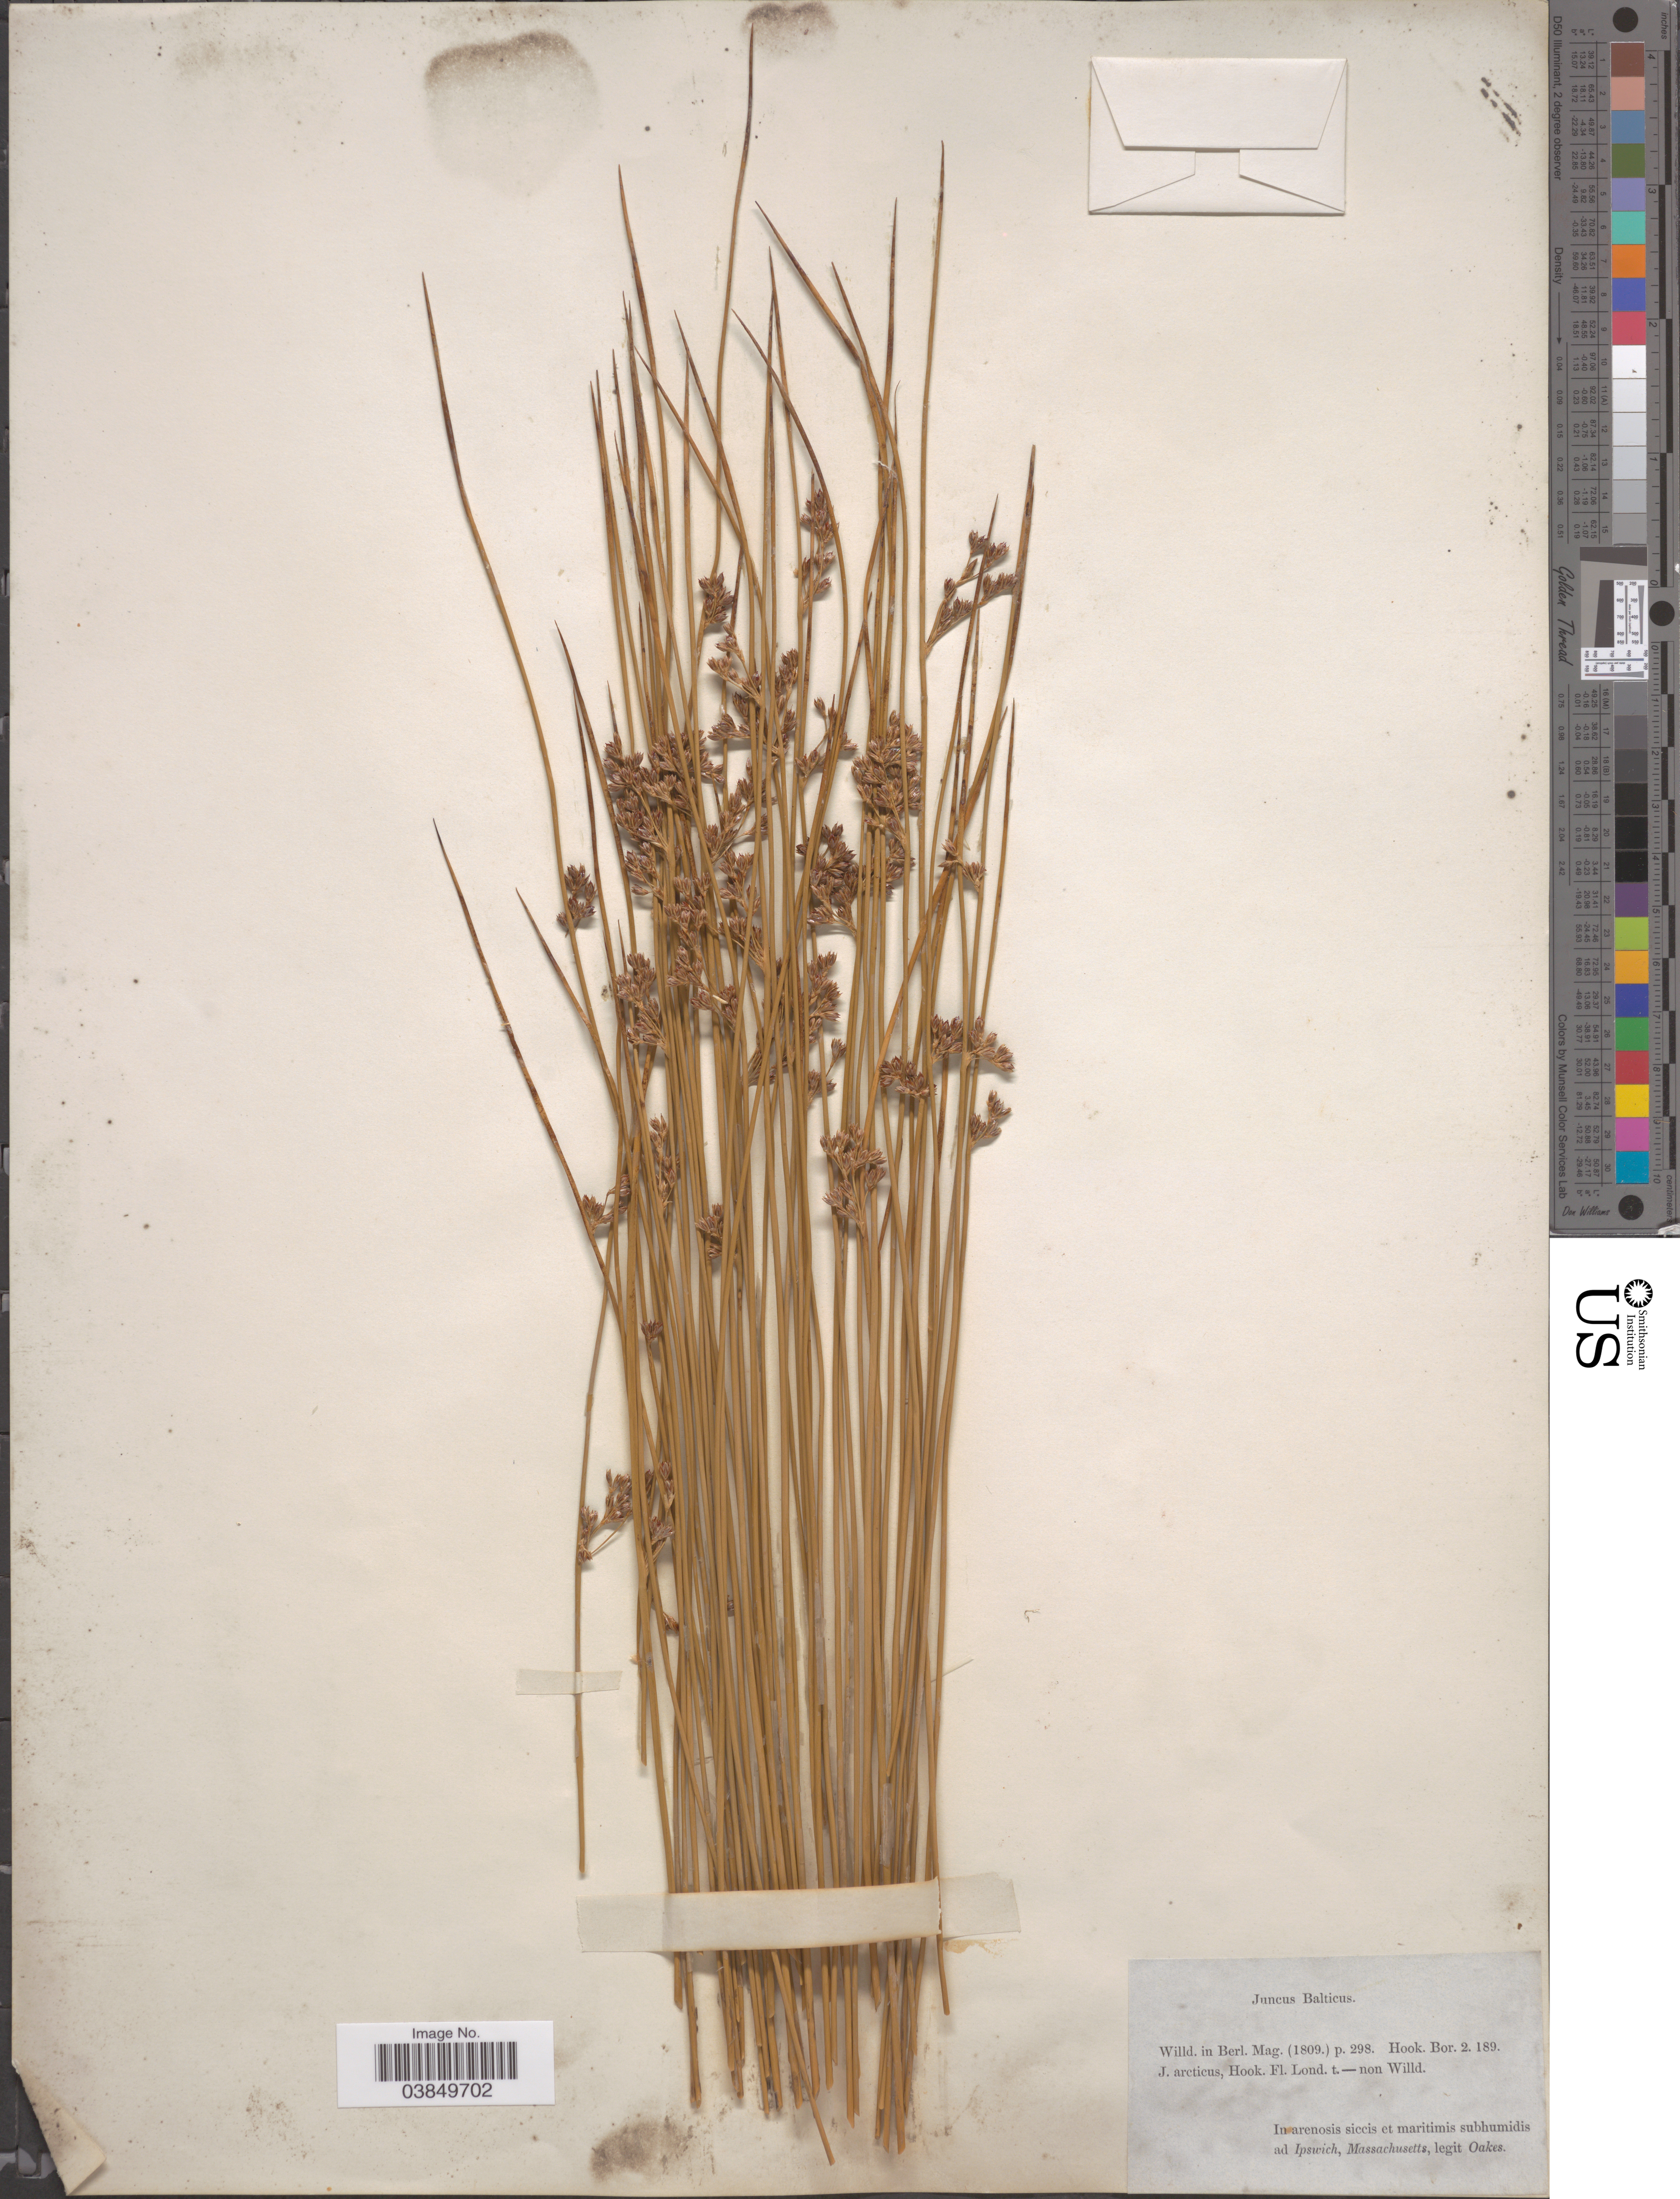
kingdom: Plantae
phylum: Tracheophyta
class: Liliopsida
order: Poales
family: Juncaceae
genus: Juncus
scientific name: Juncus balticus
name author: Willd.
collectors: -. Oakes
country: United States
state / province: Massachusetts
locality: In arenosis siccis et maritimis subhumidis ad Ipswich.